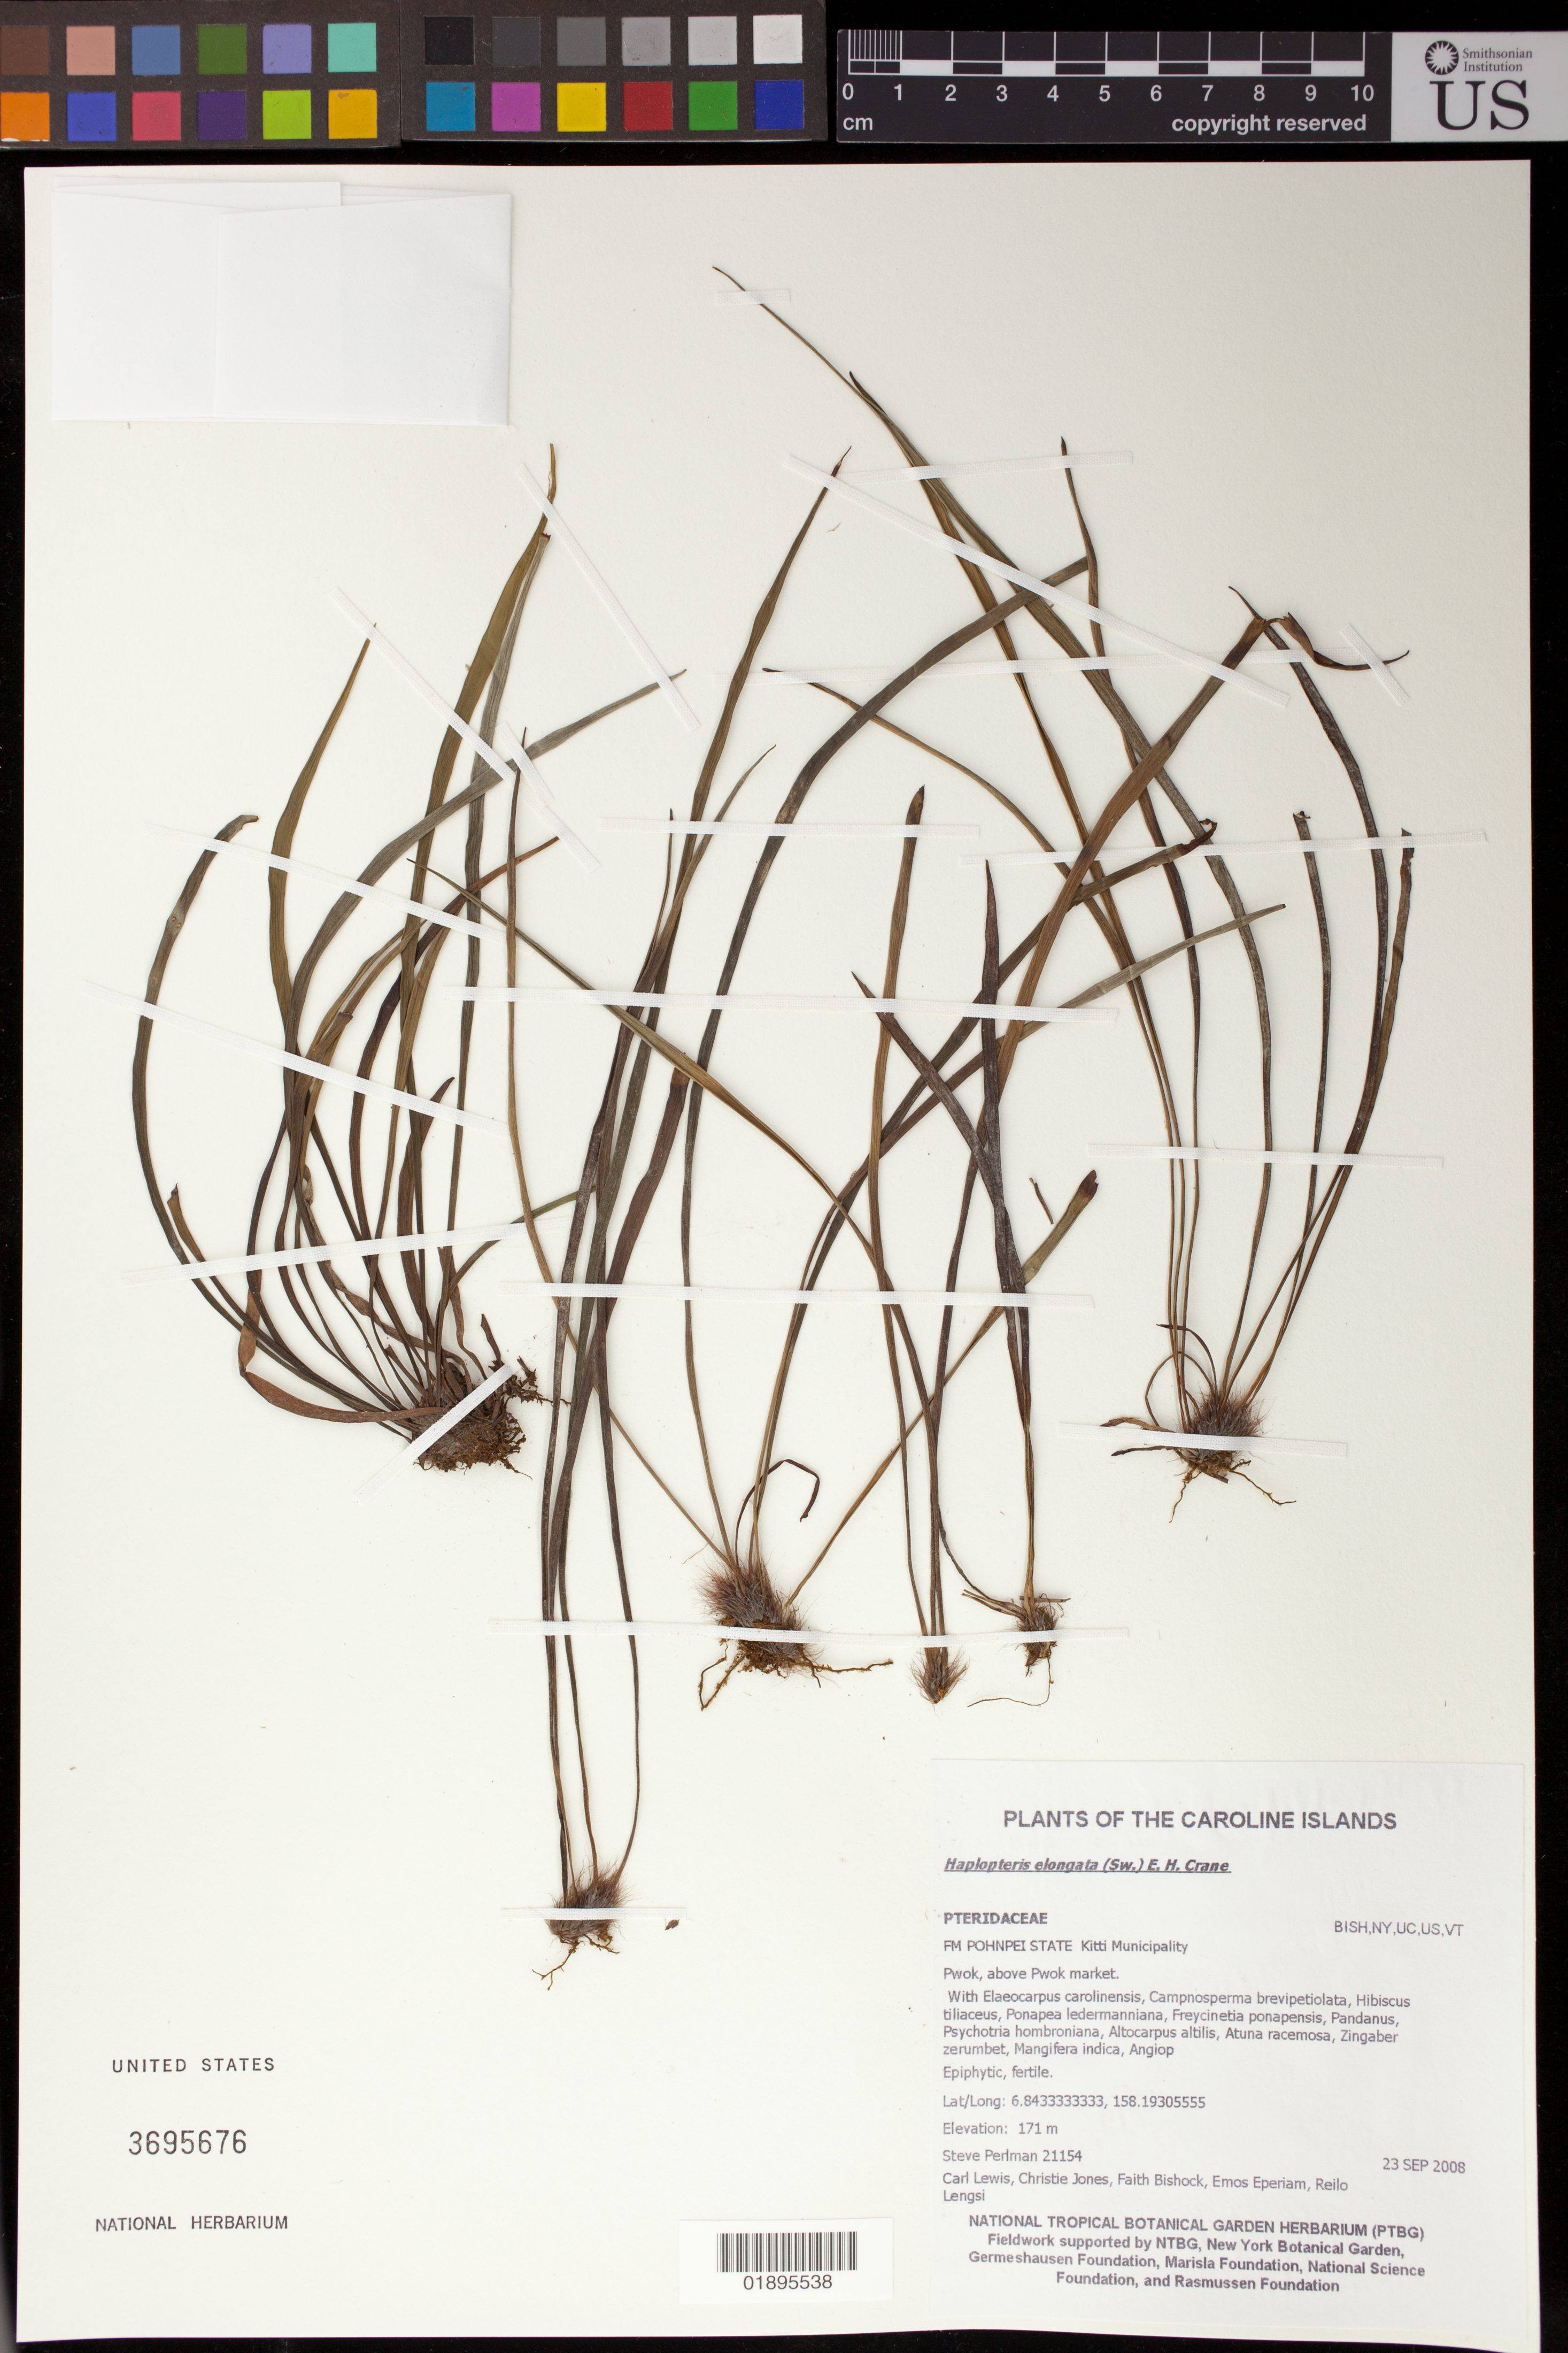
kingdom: Plantae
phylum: Tracheophyta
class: Polypodiopsida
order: Polypodiales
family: Pteridaceae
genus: Haplopteris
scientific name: Haplopteris elongata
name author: (Sw.) Crane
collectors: S. P. Perlman, C. Lewis, C. Jones, F. Bishock & P. Eperiam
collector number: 21154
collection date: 2008-09-23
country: Micronesia, Federated States of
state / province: Pohnpei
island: Pohnpei [Ponape]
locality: Kitti Municipality, Pwok, above Pwok market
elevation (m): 171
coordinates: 6.9205555555, 158.2047222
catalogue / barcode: US 3695676